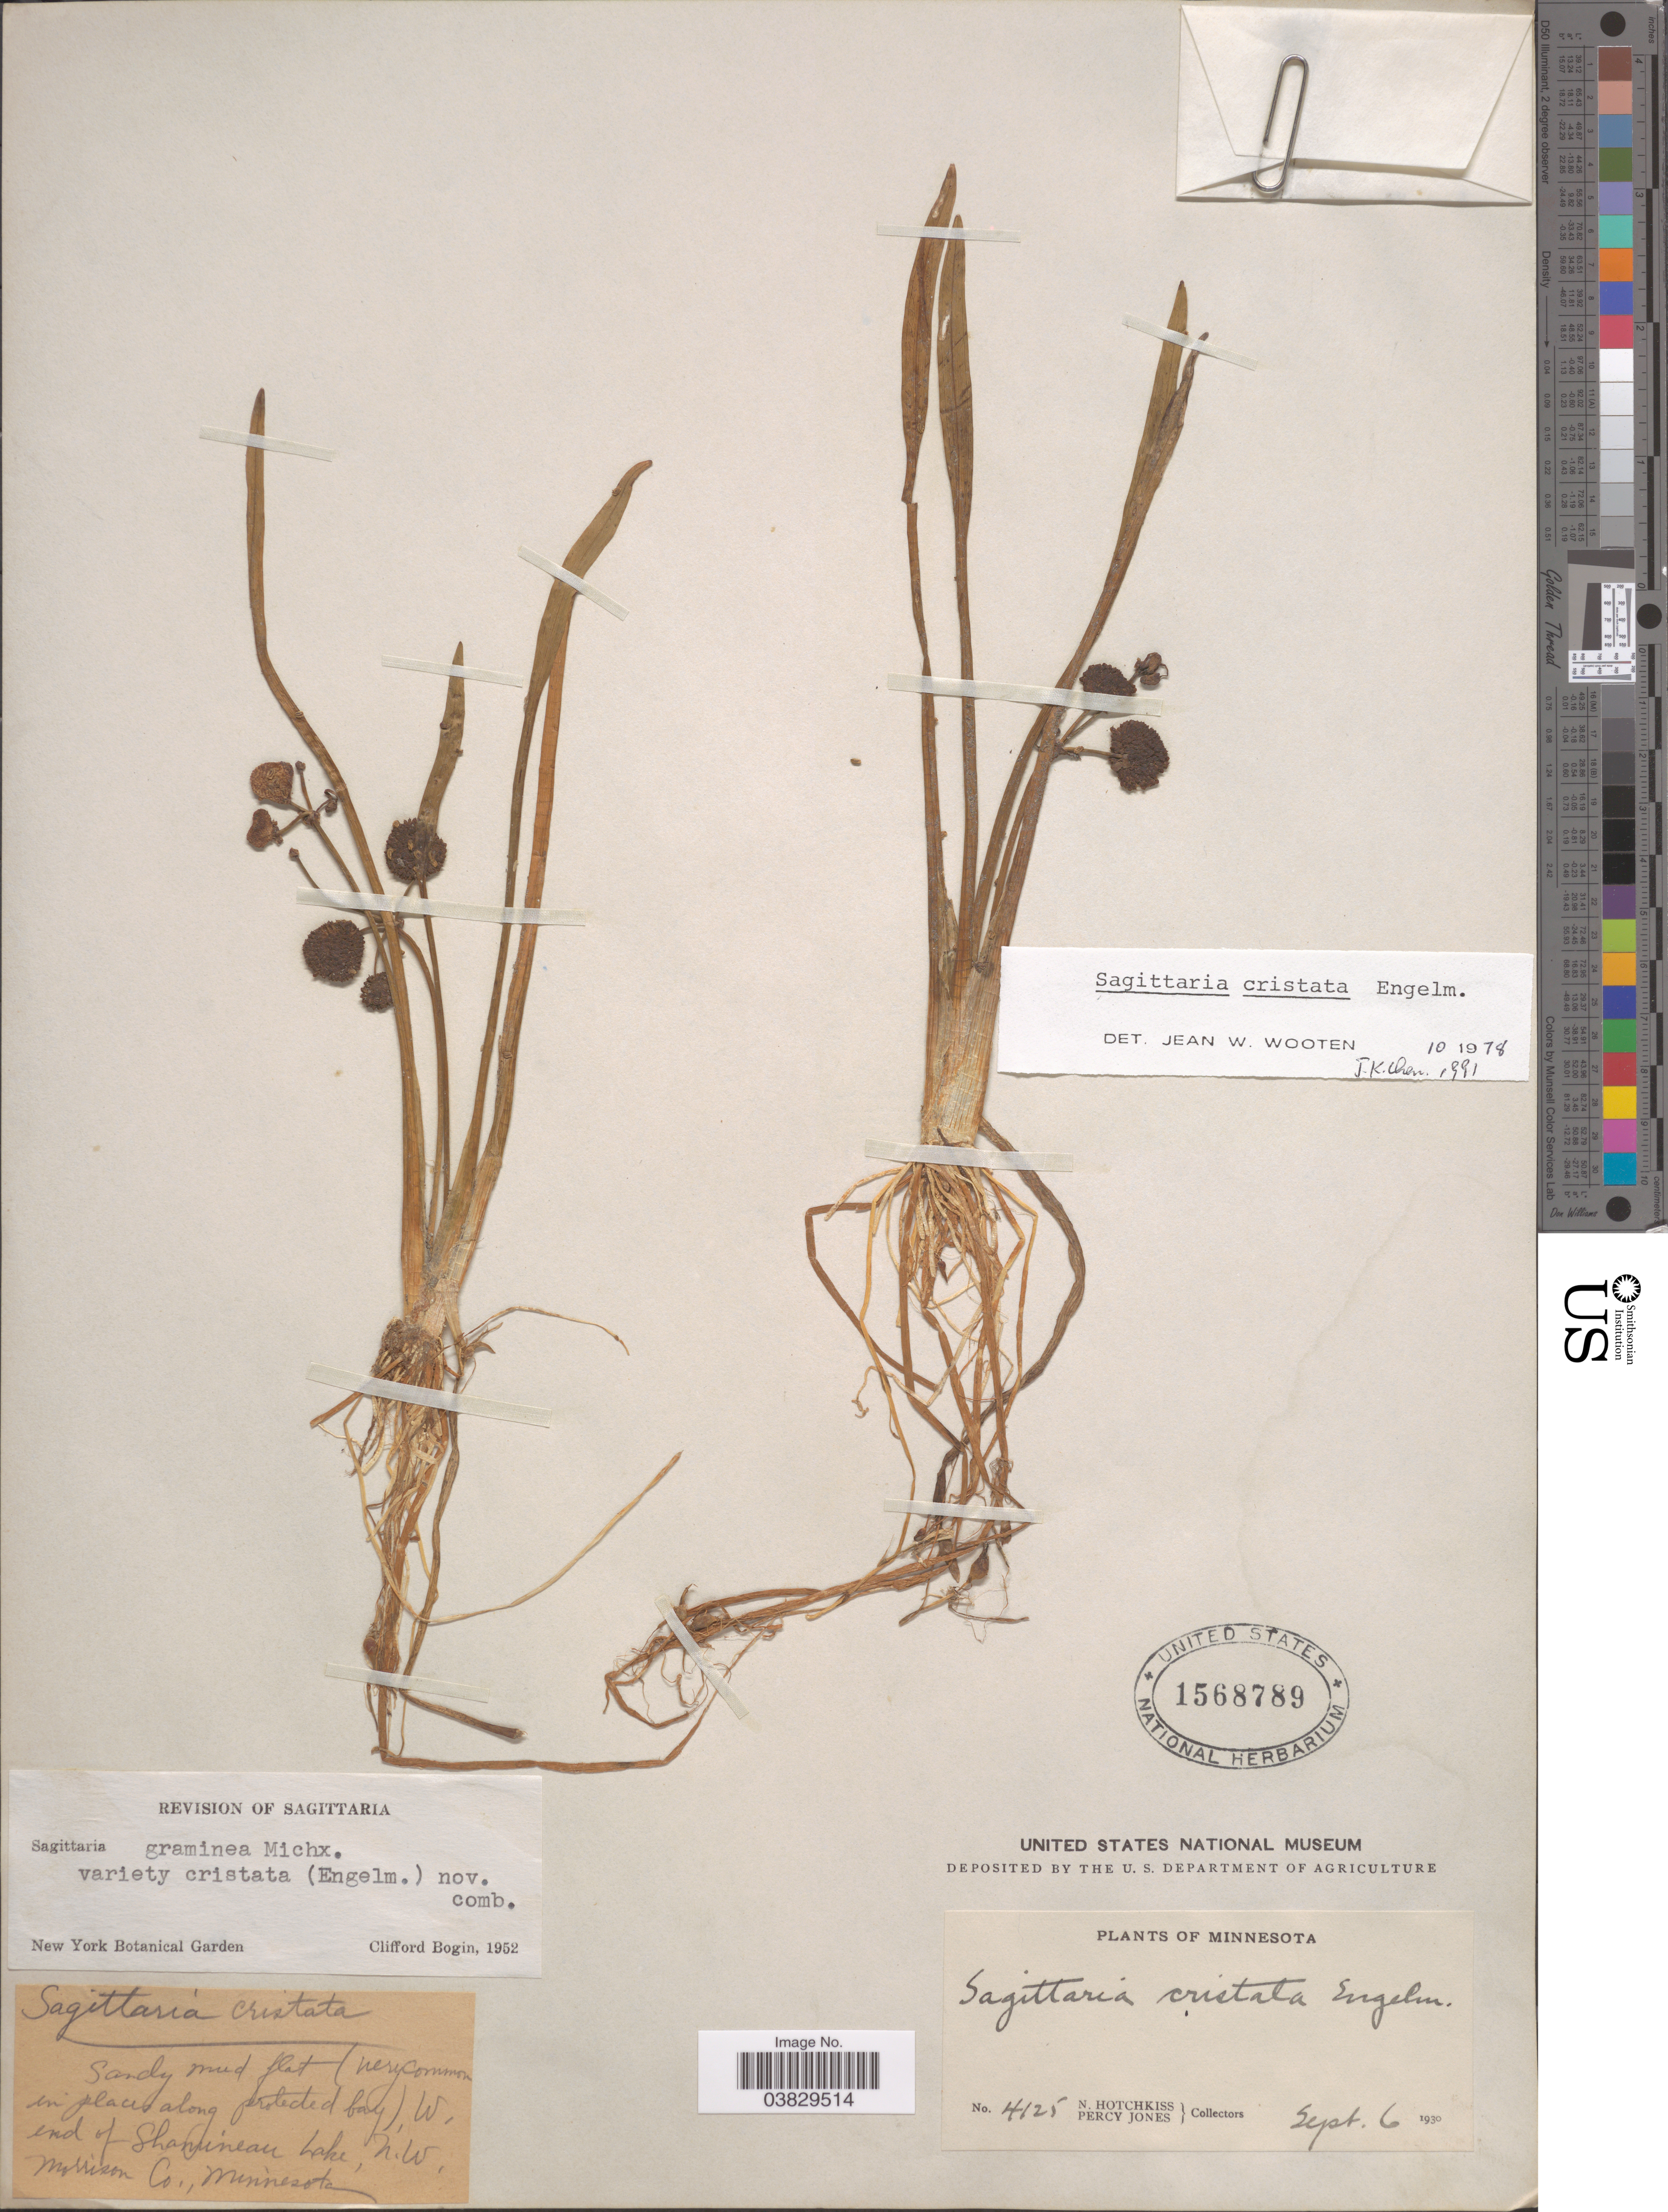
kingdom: Plantae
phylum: Tracheophyta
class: Liliopsida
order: Alismatales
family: Alismataceae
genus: Sagittaria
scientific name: Sagittaria cristata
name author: Engelm.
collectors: N. Hotchkiss & P. Jones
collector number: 4125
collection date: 1930-09-06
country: United States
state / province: Minnesota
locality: W. end of Shamineau Lake, N.W. Morrison Co.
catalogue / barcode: US 1568789